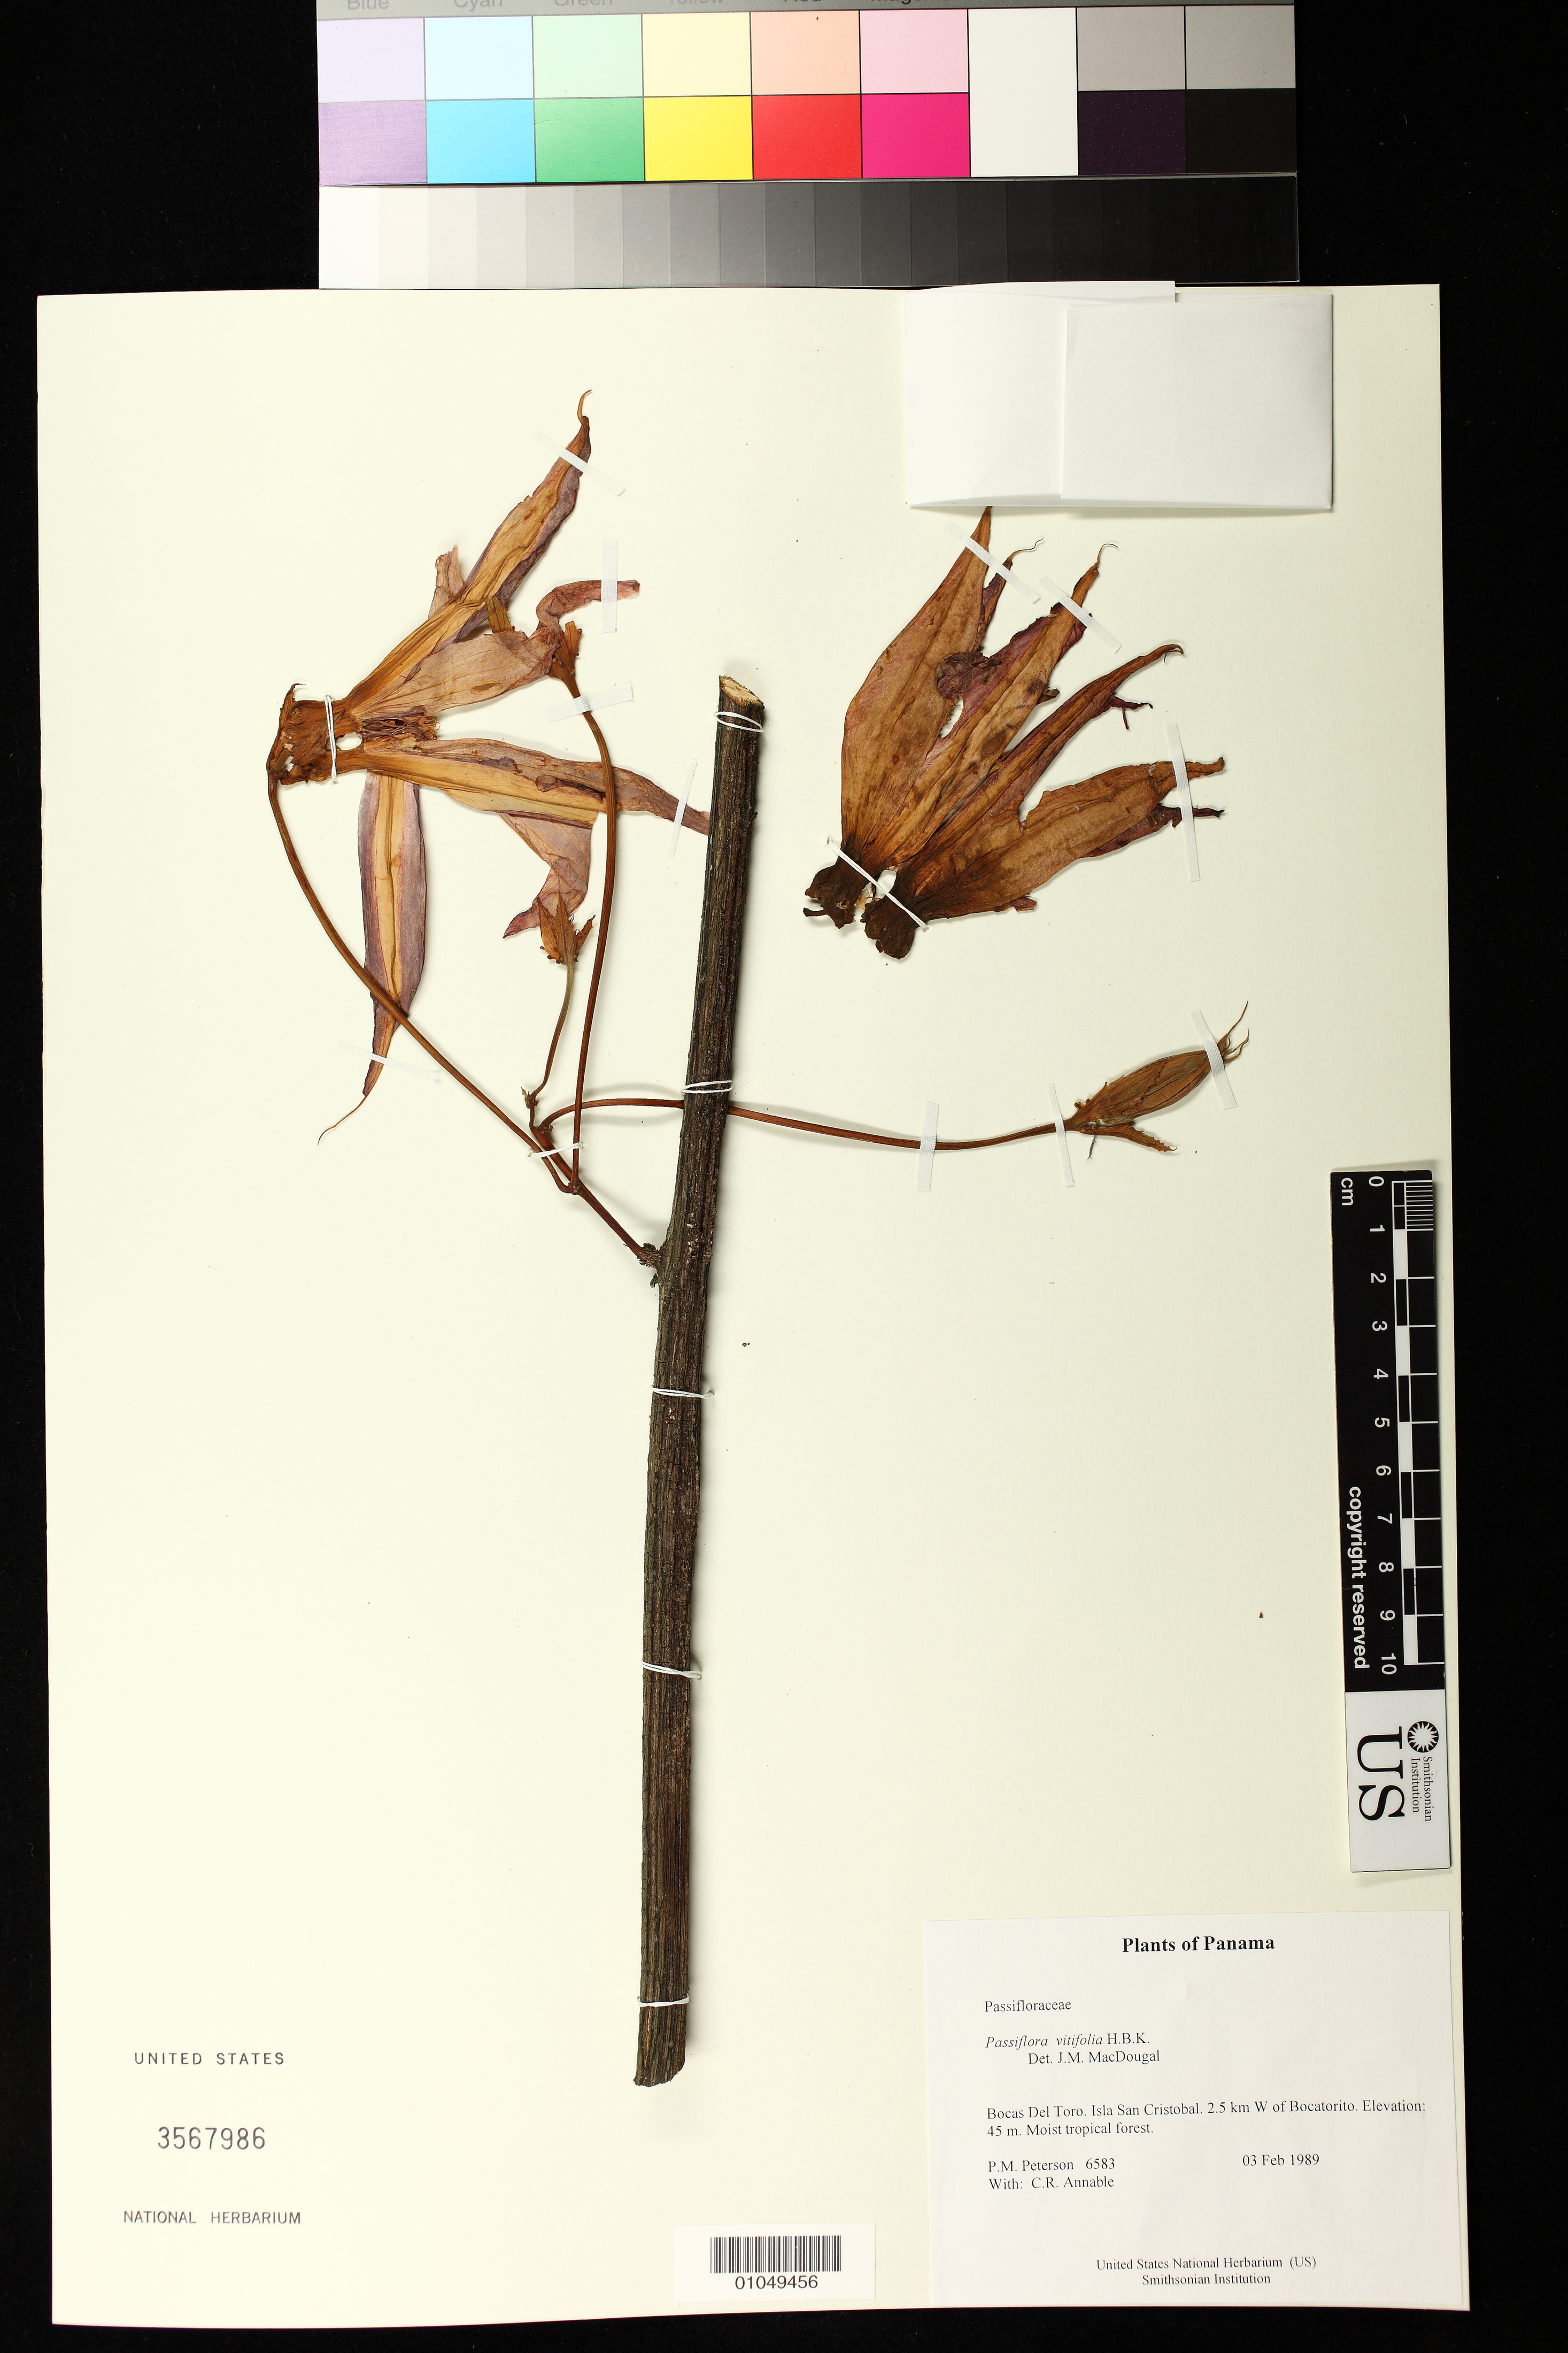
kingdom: Plantae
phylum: Tracheophyta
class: Magnoliopsida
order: Malpighiales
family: Passifloraceae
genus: Passiflora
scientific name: Passiflora vitifolia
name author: Kunth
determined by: MacDougal, John M.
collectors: P. M. Peterson & C. R. Annable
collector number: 06583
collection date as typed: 03 Feb 1989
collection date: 1989-02-03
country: Panama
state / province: Bocas del Toro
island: San Cristobal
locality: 2.5 km W of Bocatorito.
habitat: Moist tropical forest.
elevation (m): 45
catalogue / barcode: US 3567986